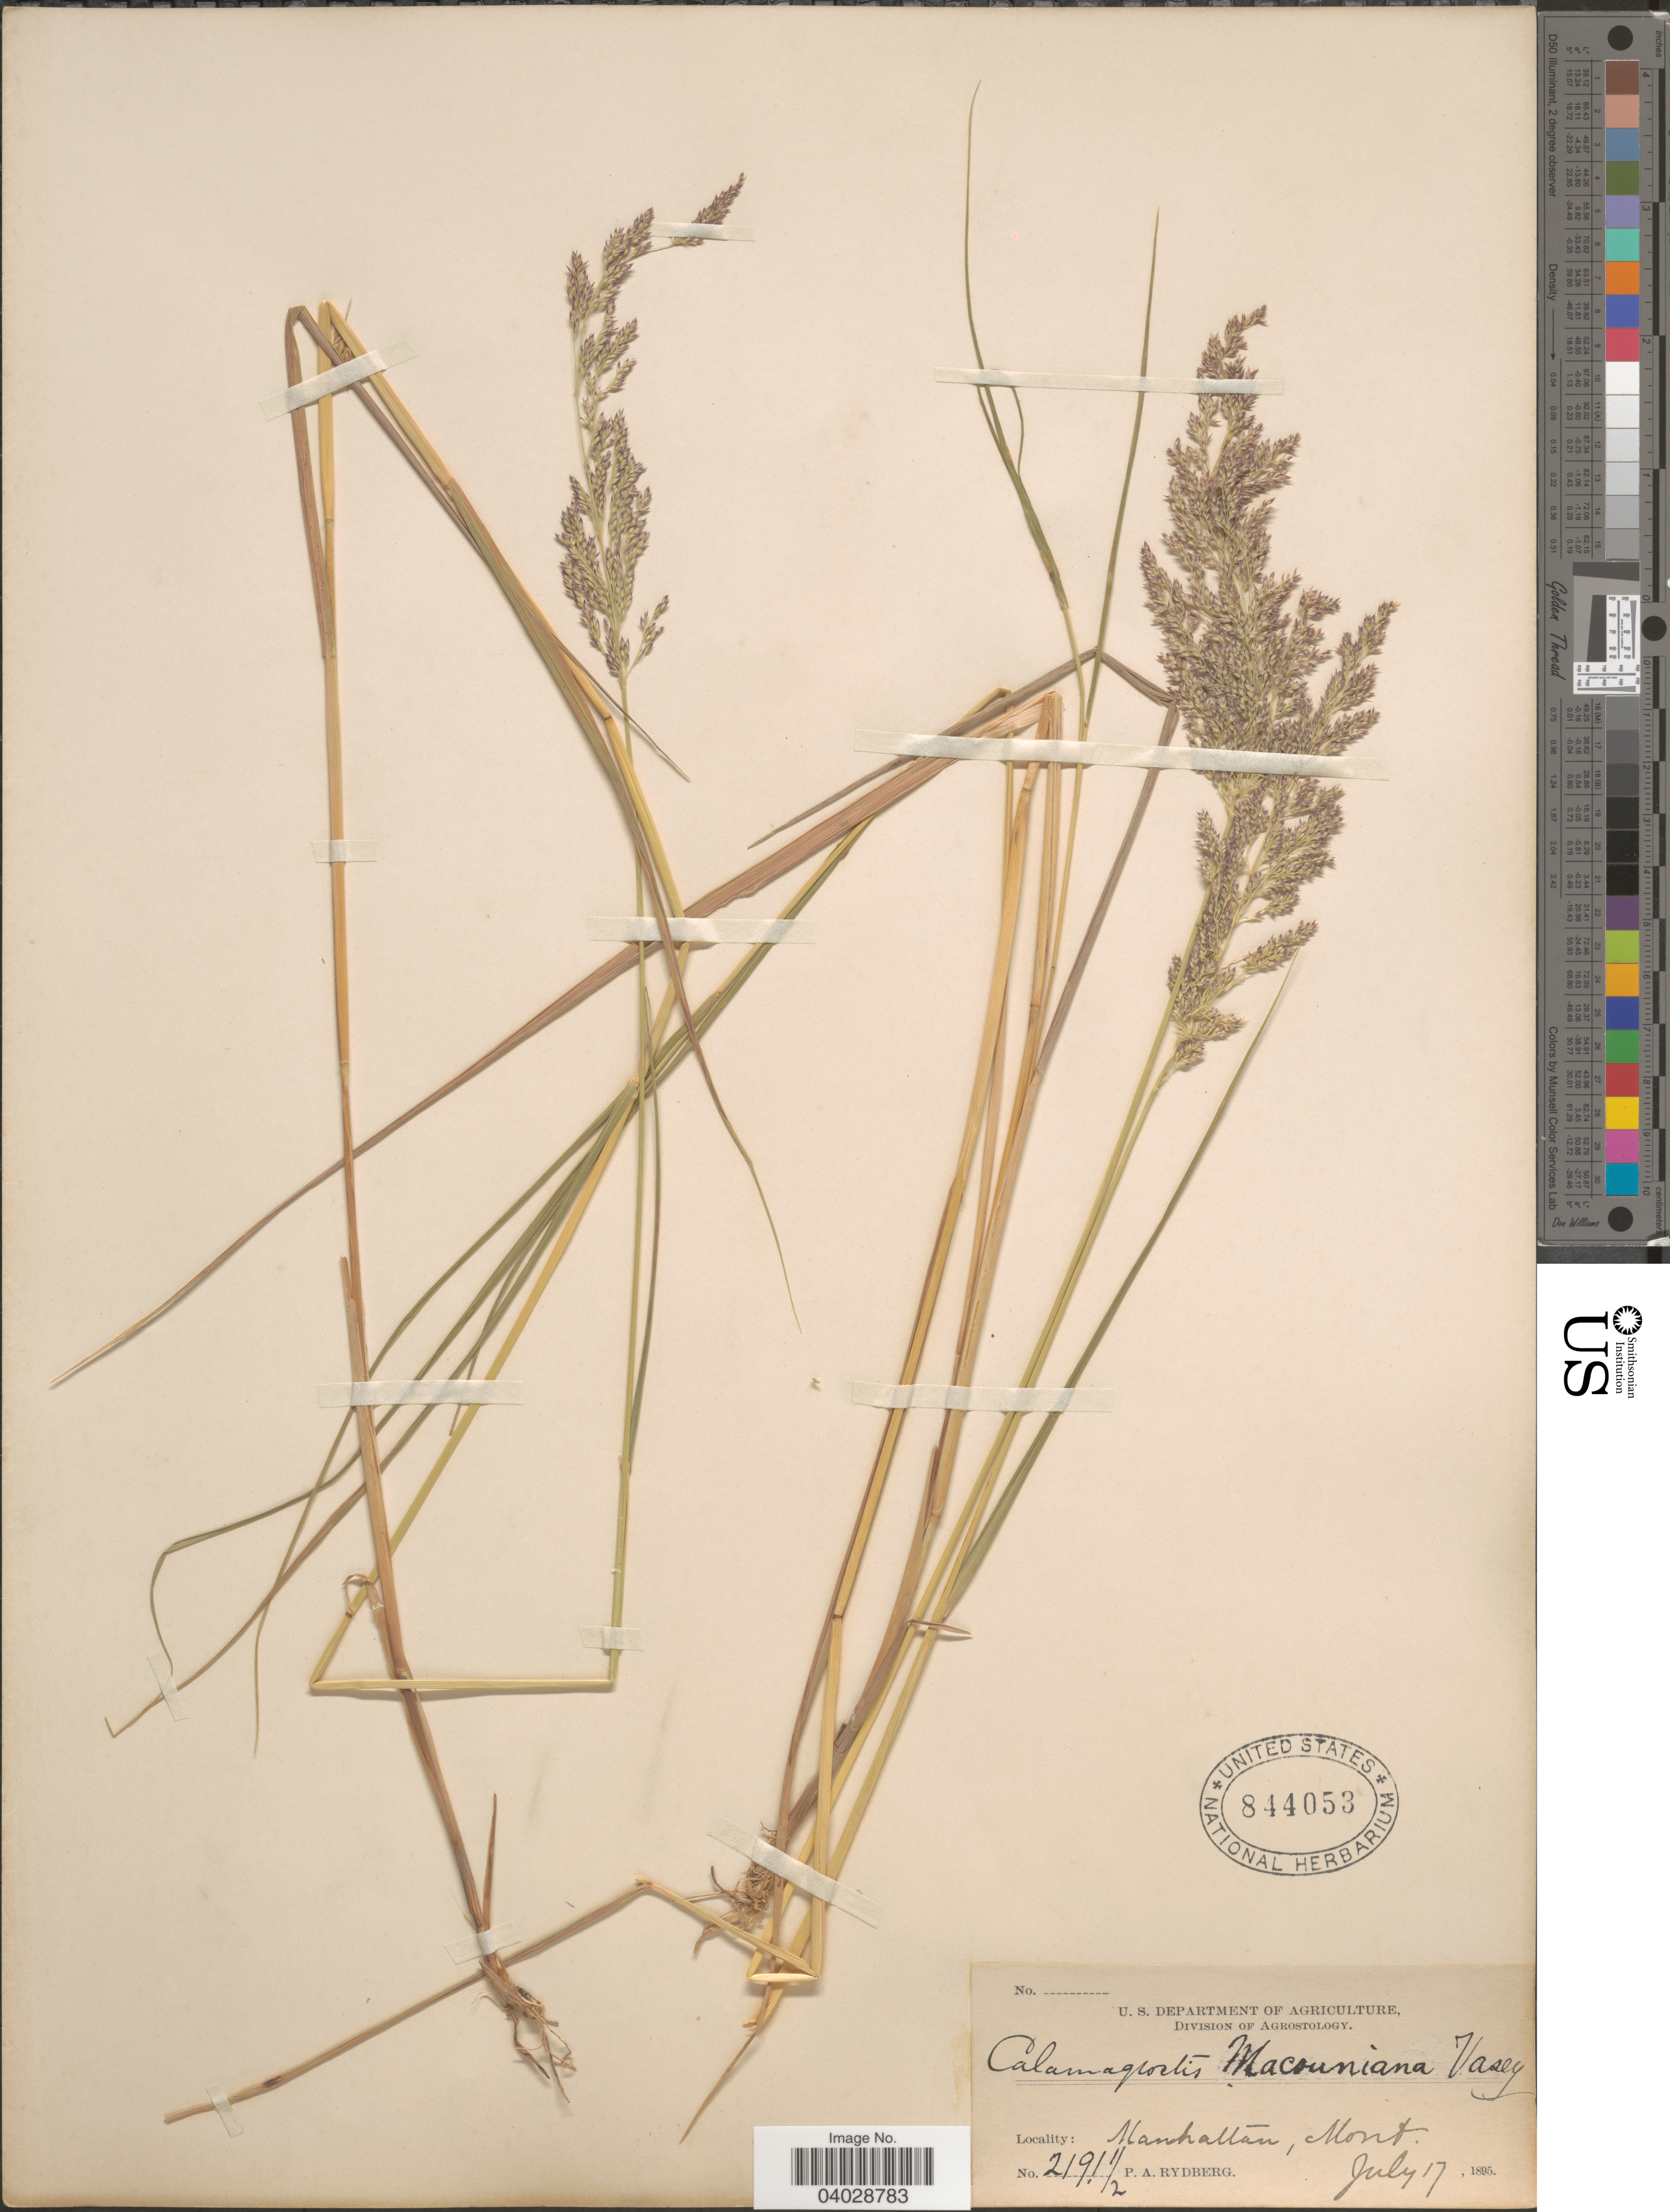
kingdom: Plantae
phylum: Tracheophyta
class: Liliopsida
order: Poales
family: Poaceae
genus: Calamagrostis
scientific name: Calamagrostis canadensis var. macouniana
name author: (Vasey) Stebbins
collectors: P. A. Rydberg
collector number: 2191½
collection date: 1895-07-17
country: United States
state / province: Montana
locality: Manhattan.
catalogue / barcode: US 844053